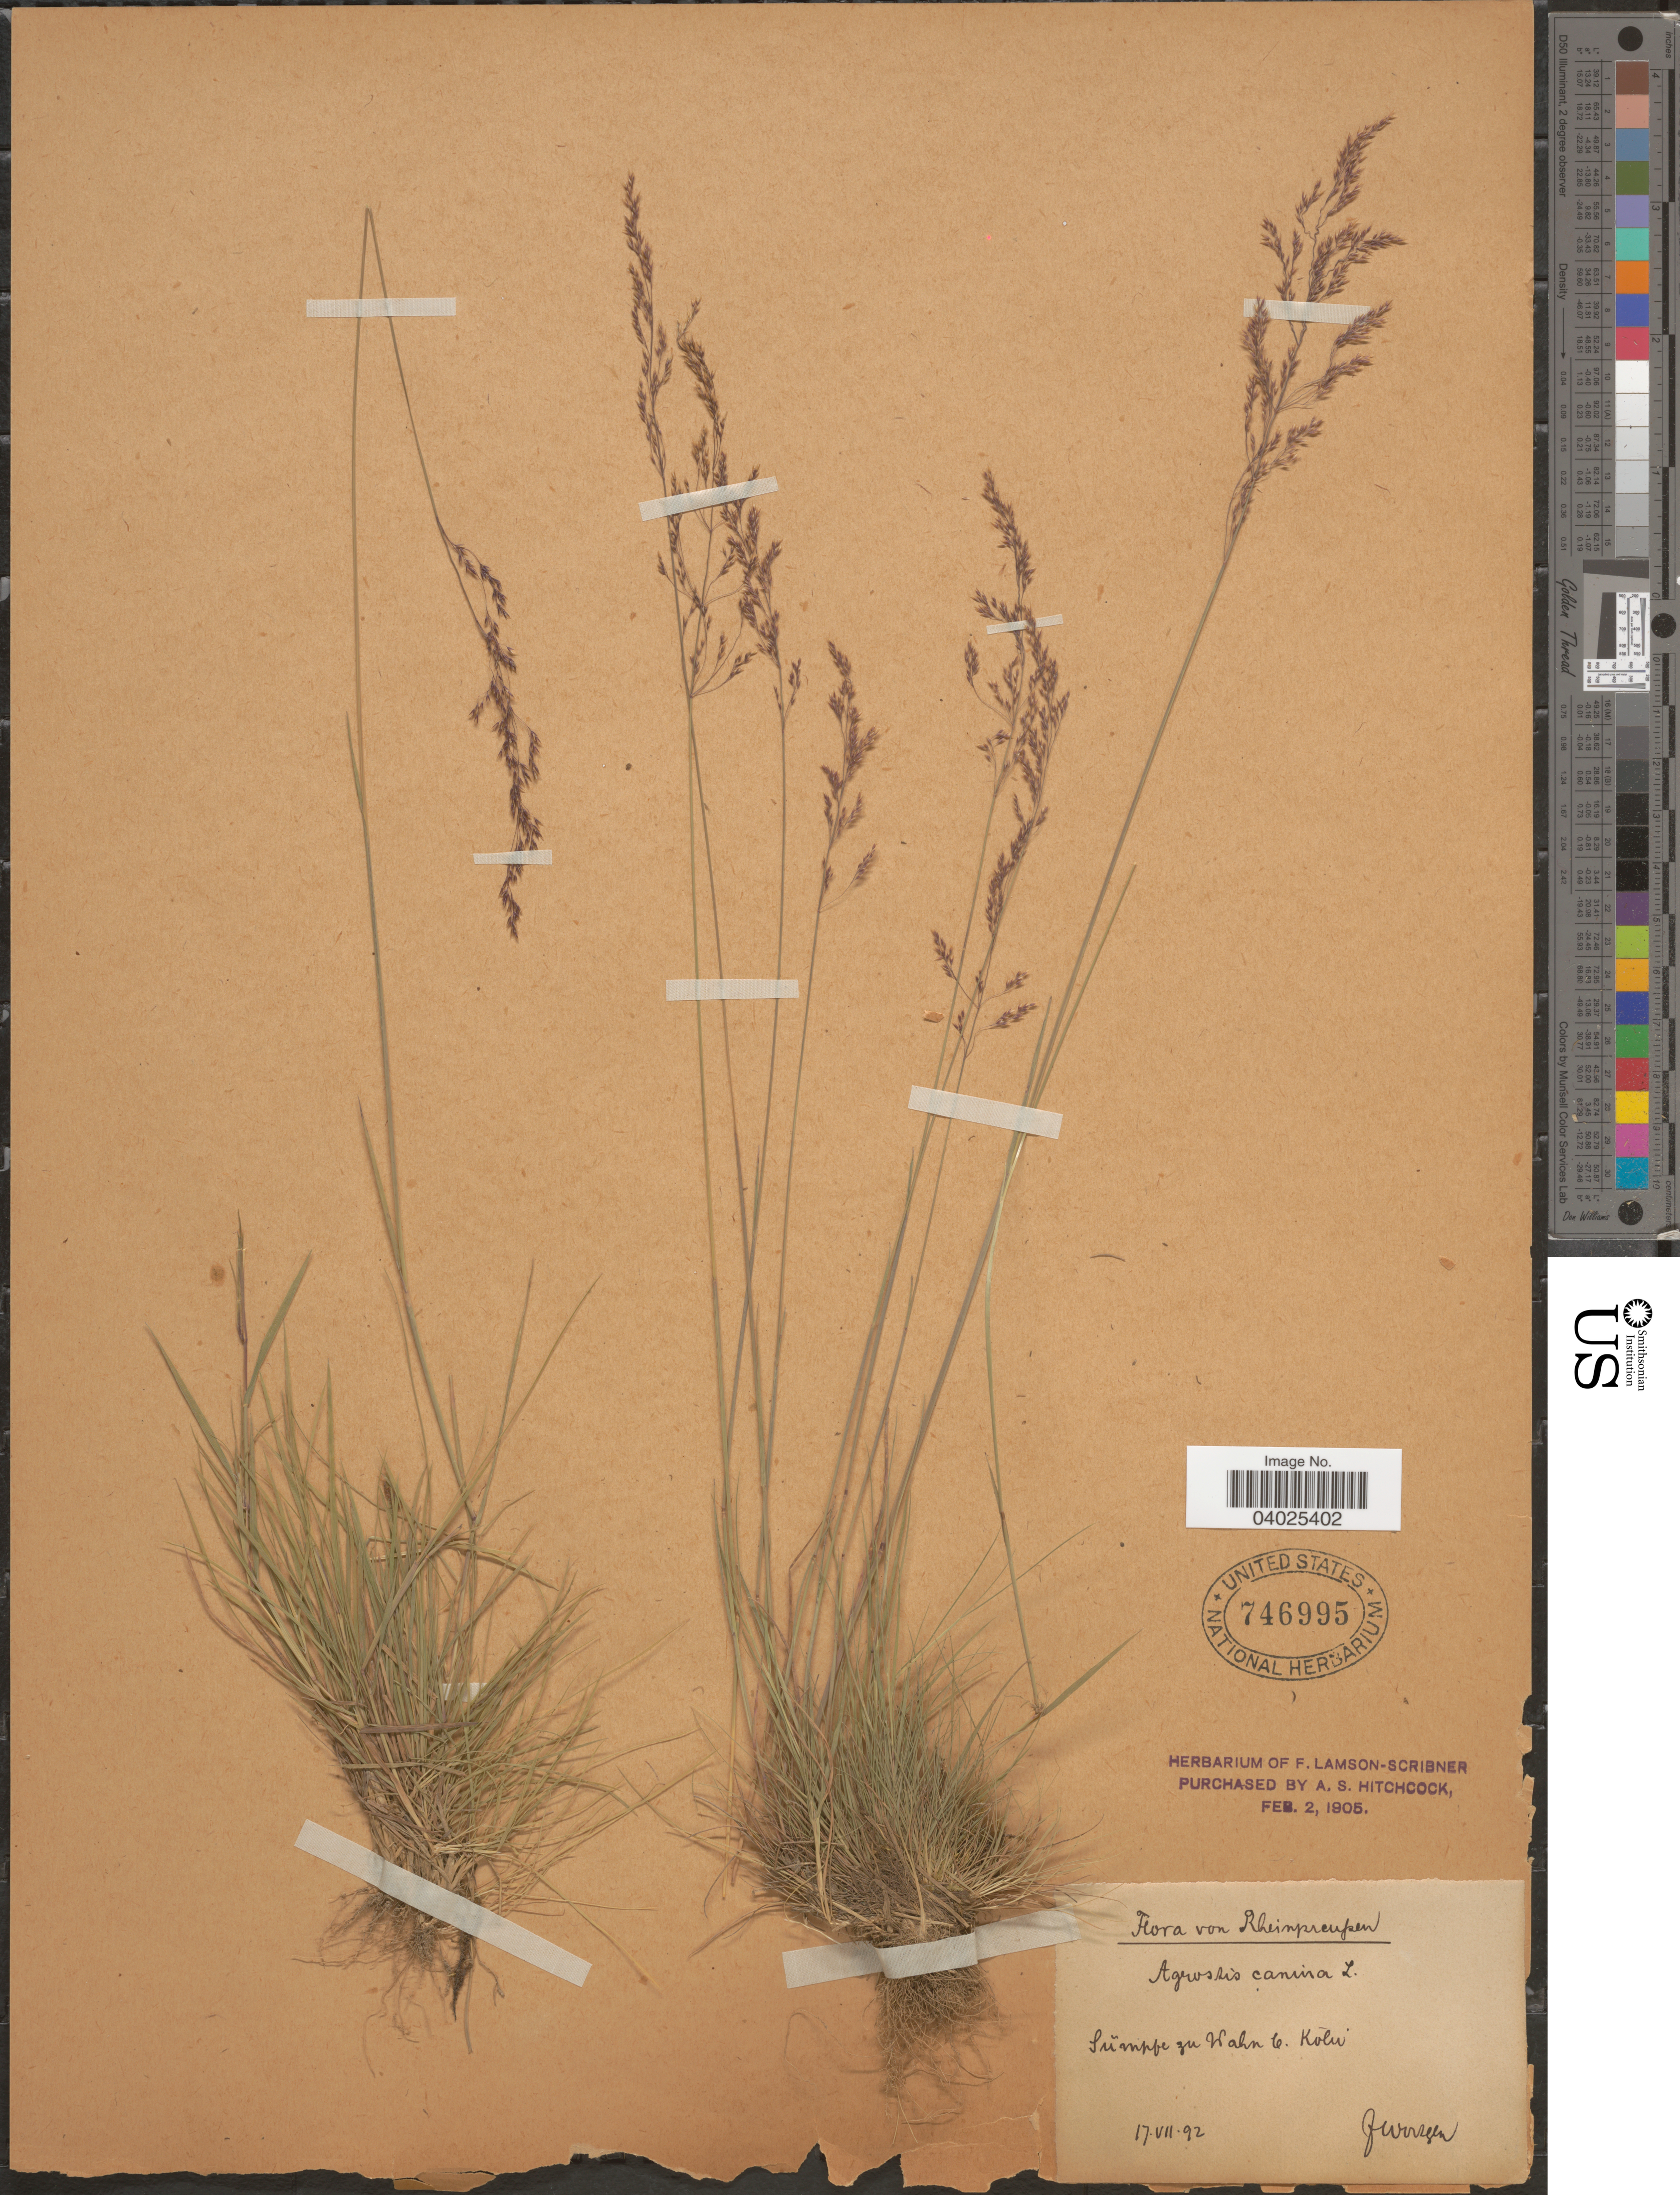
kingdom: Plantae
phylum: Tracheophyta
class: Liliopsida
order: Poales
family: Poaceae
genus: Agrostis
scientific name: Agrostis canina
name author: L.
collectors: F. Wirtgen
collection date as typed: Transcribed d/m/y: 17/7/92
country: Germany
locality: Rheinpreussen. Sümpfe zu Wahn C. Koln. [interpreted]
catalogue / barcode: US 746995